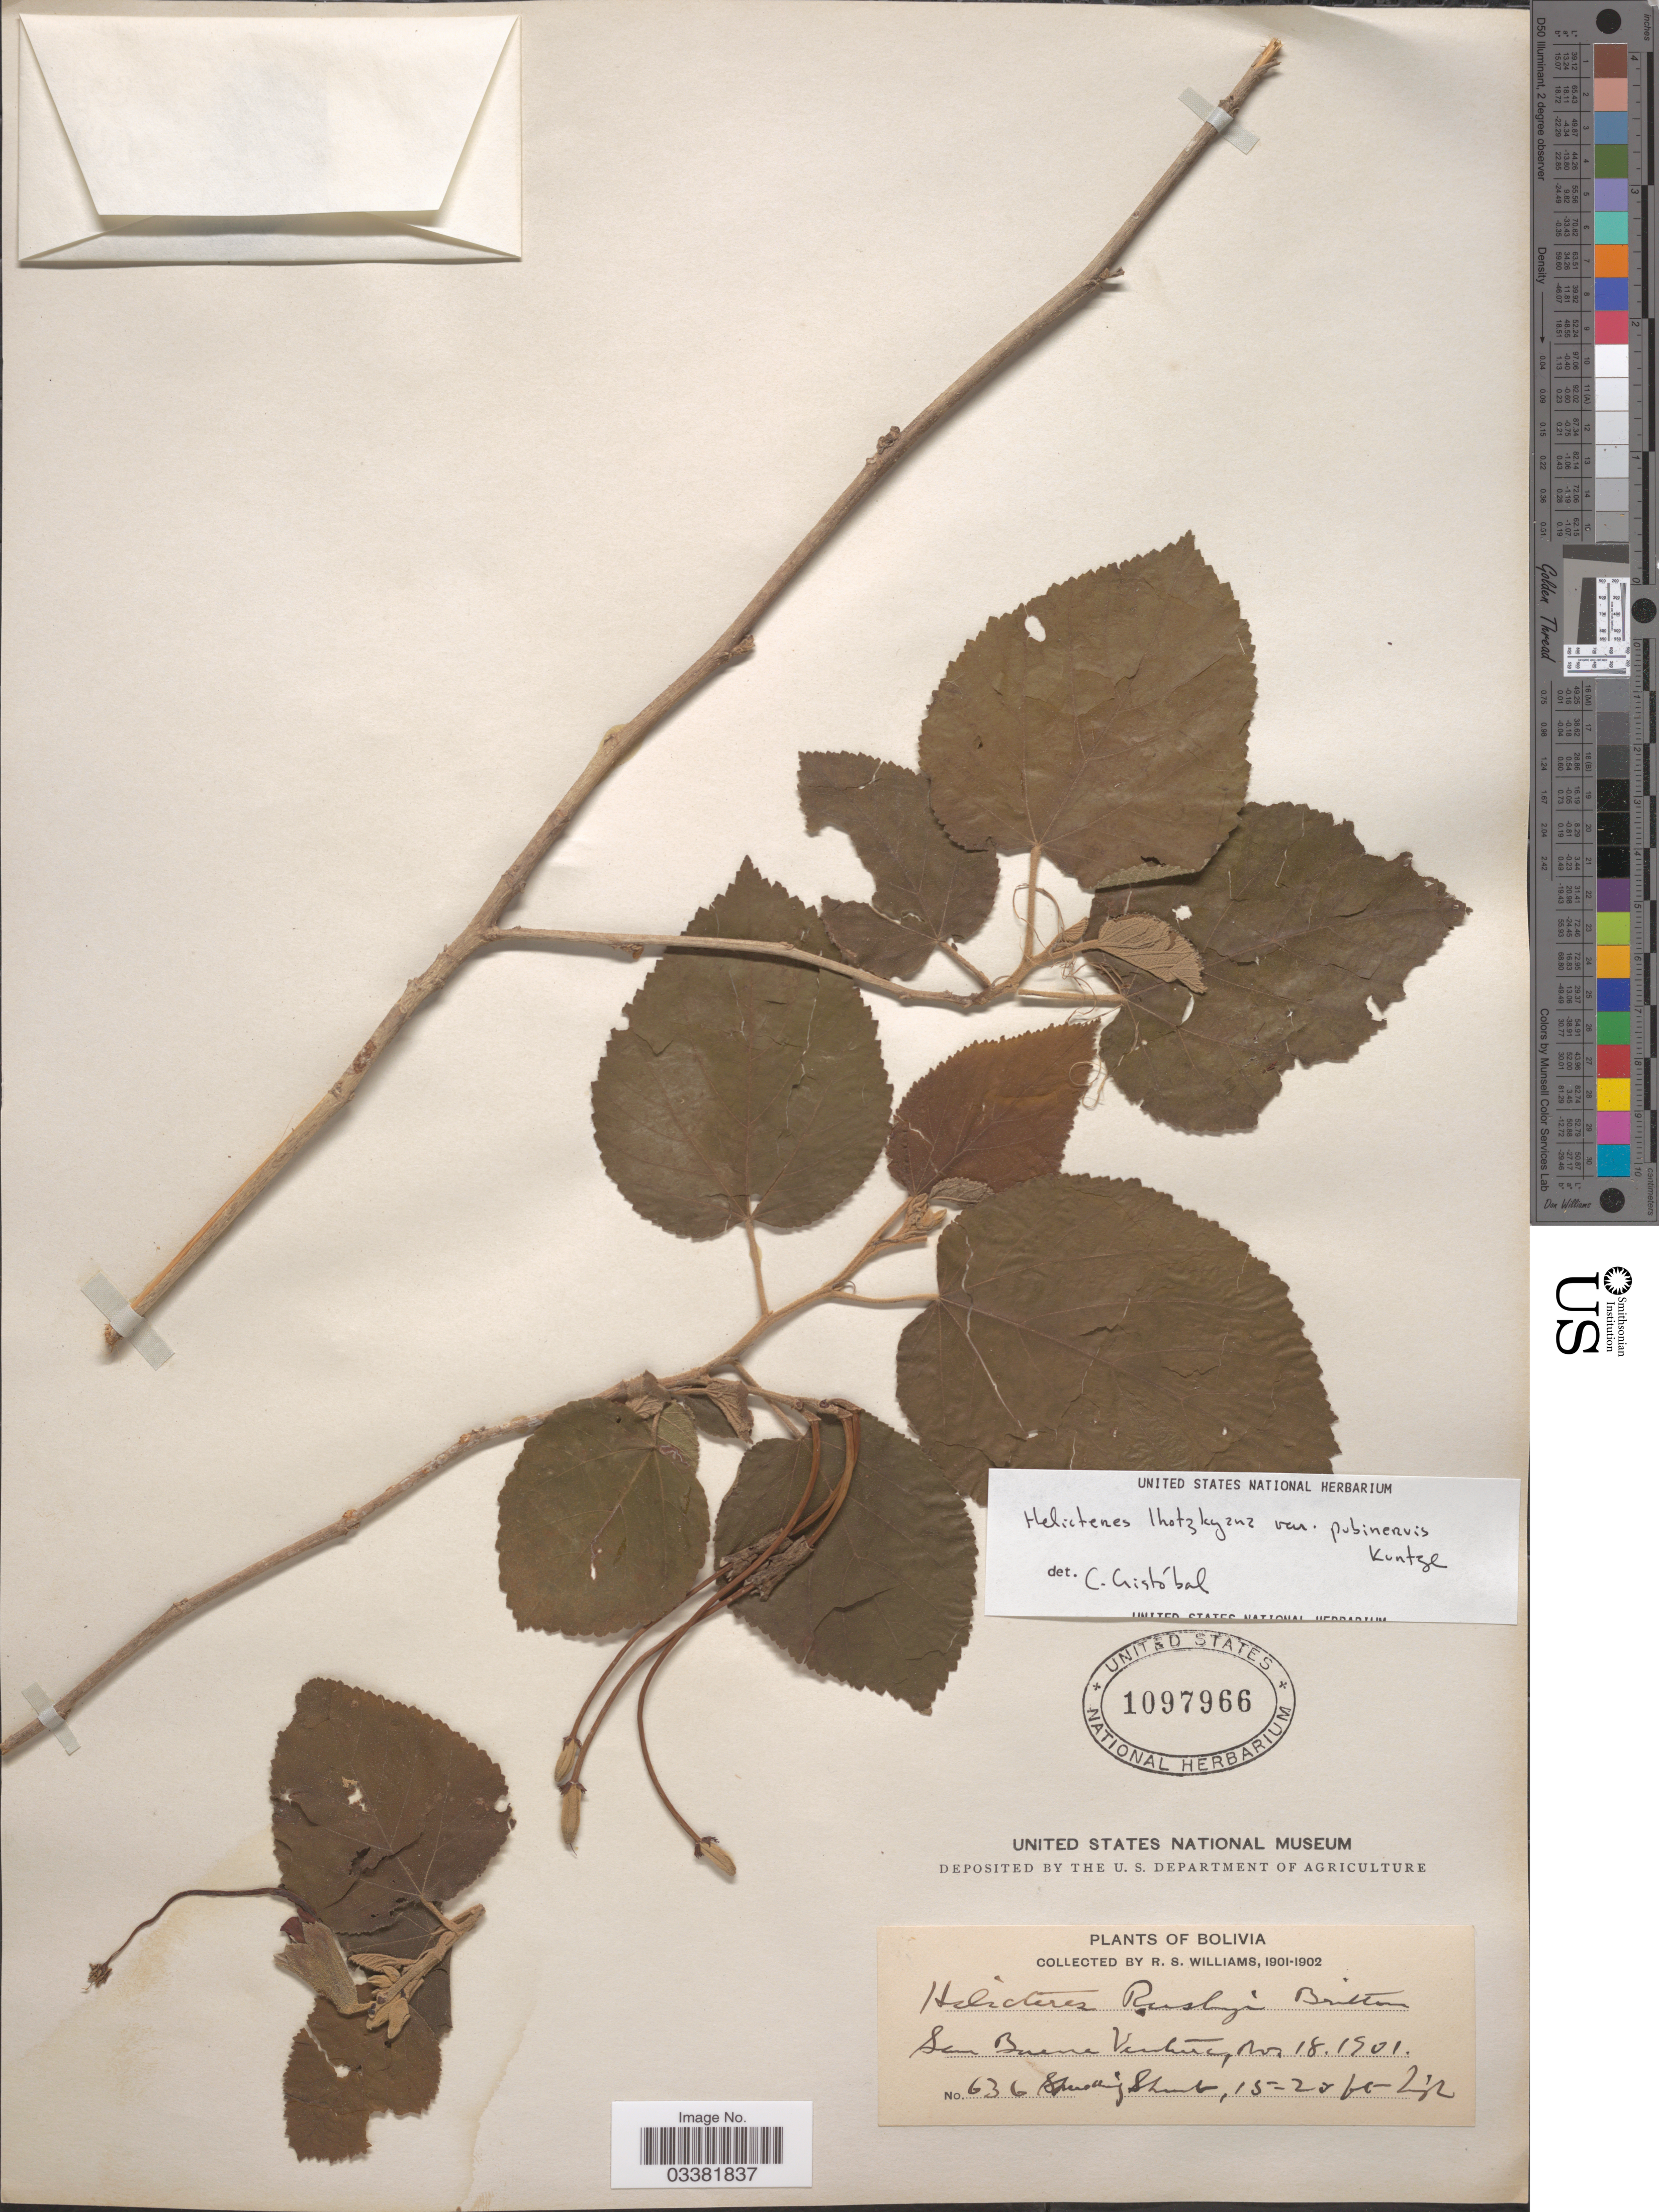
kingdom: Plantae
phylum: Tracheophyta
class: Magnoliopsida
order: Malvales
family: Malvaceae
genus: Helicteres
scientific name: Helicteres lhotzkyana var. pubinervis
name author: Kuntze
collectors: R. S. Williams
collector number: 636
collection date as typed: Nov. 18, 1901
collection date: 1901-11-18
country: Bolivia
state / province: La Paz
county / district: Iturralde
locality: San Buena Ventura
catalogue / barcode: US 1097966